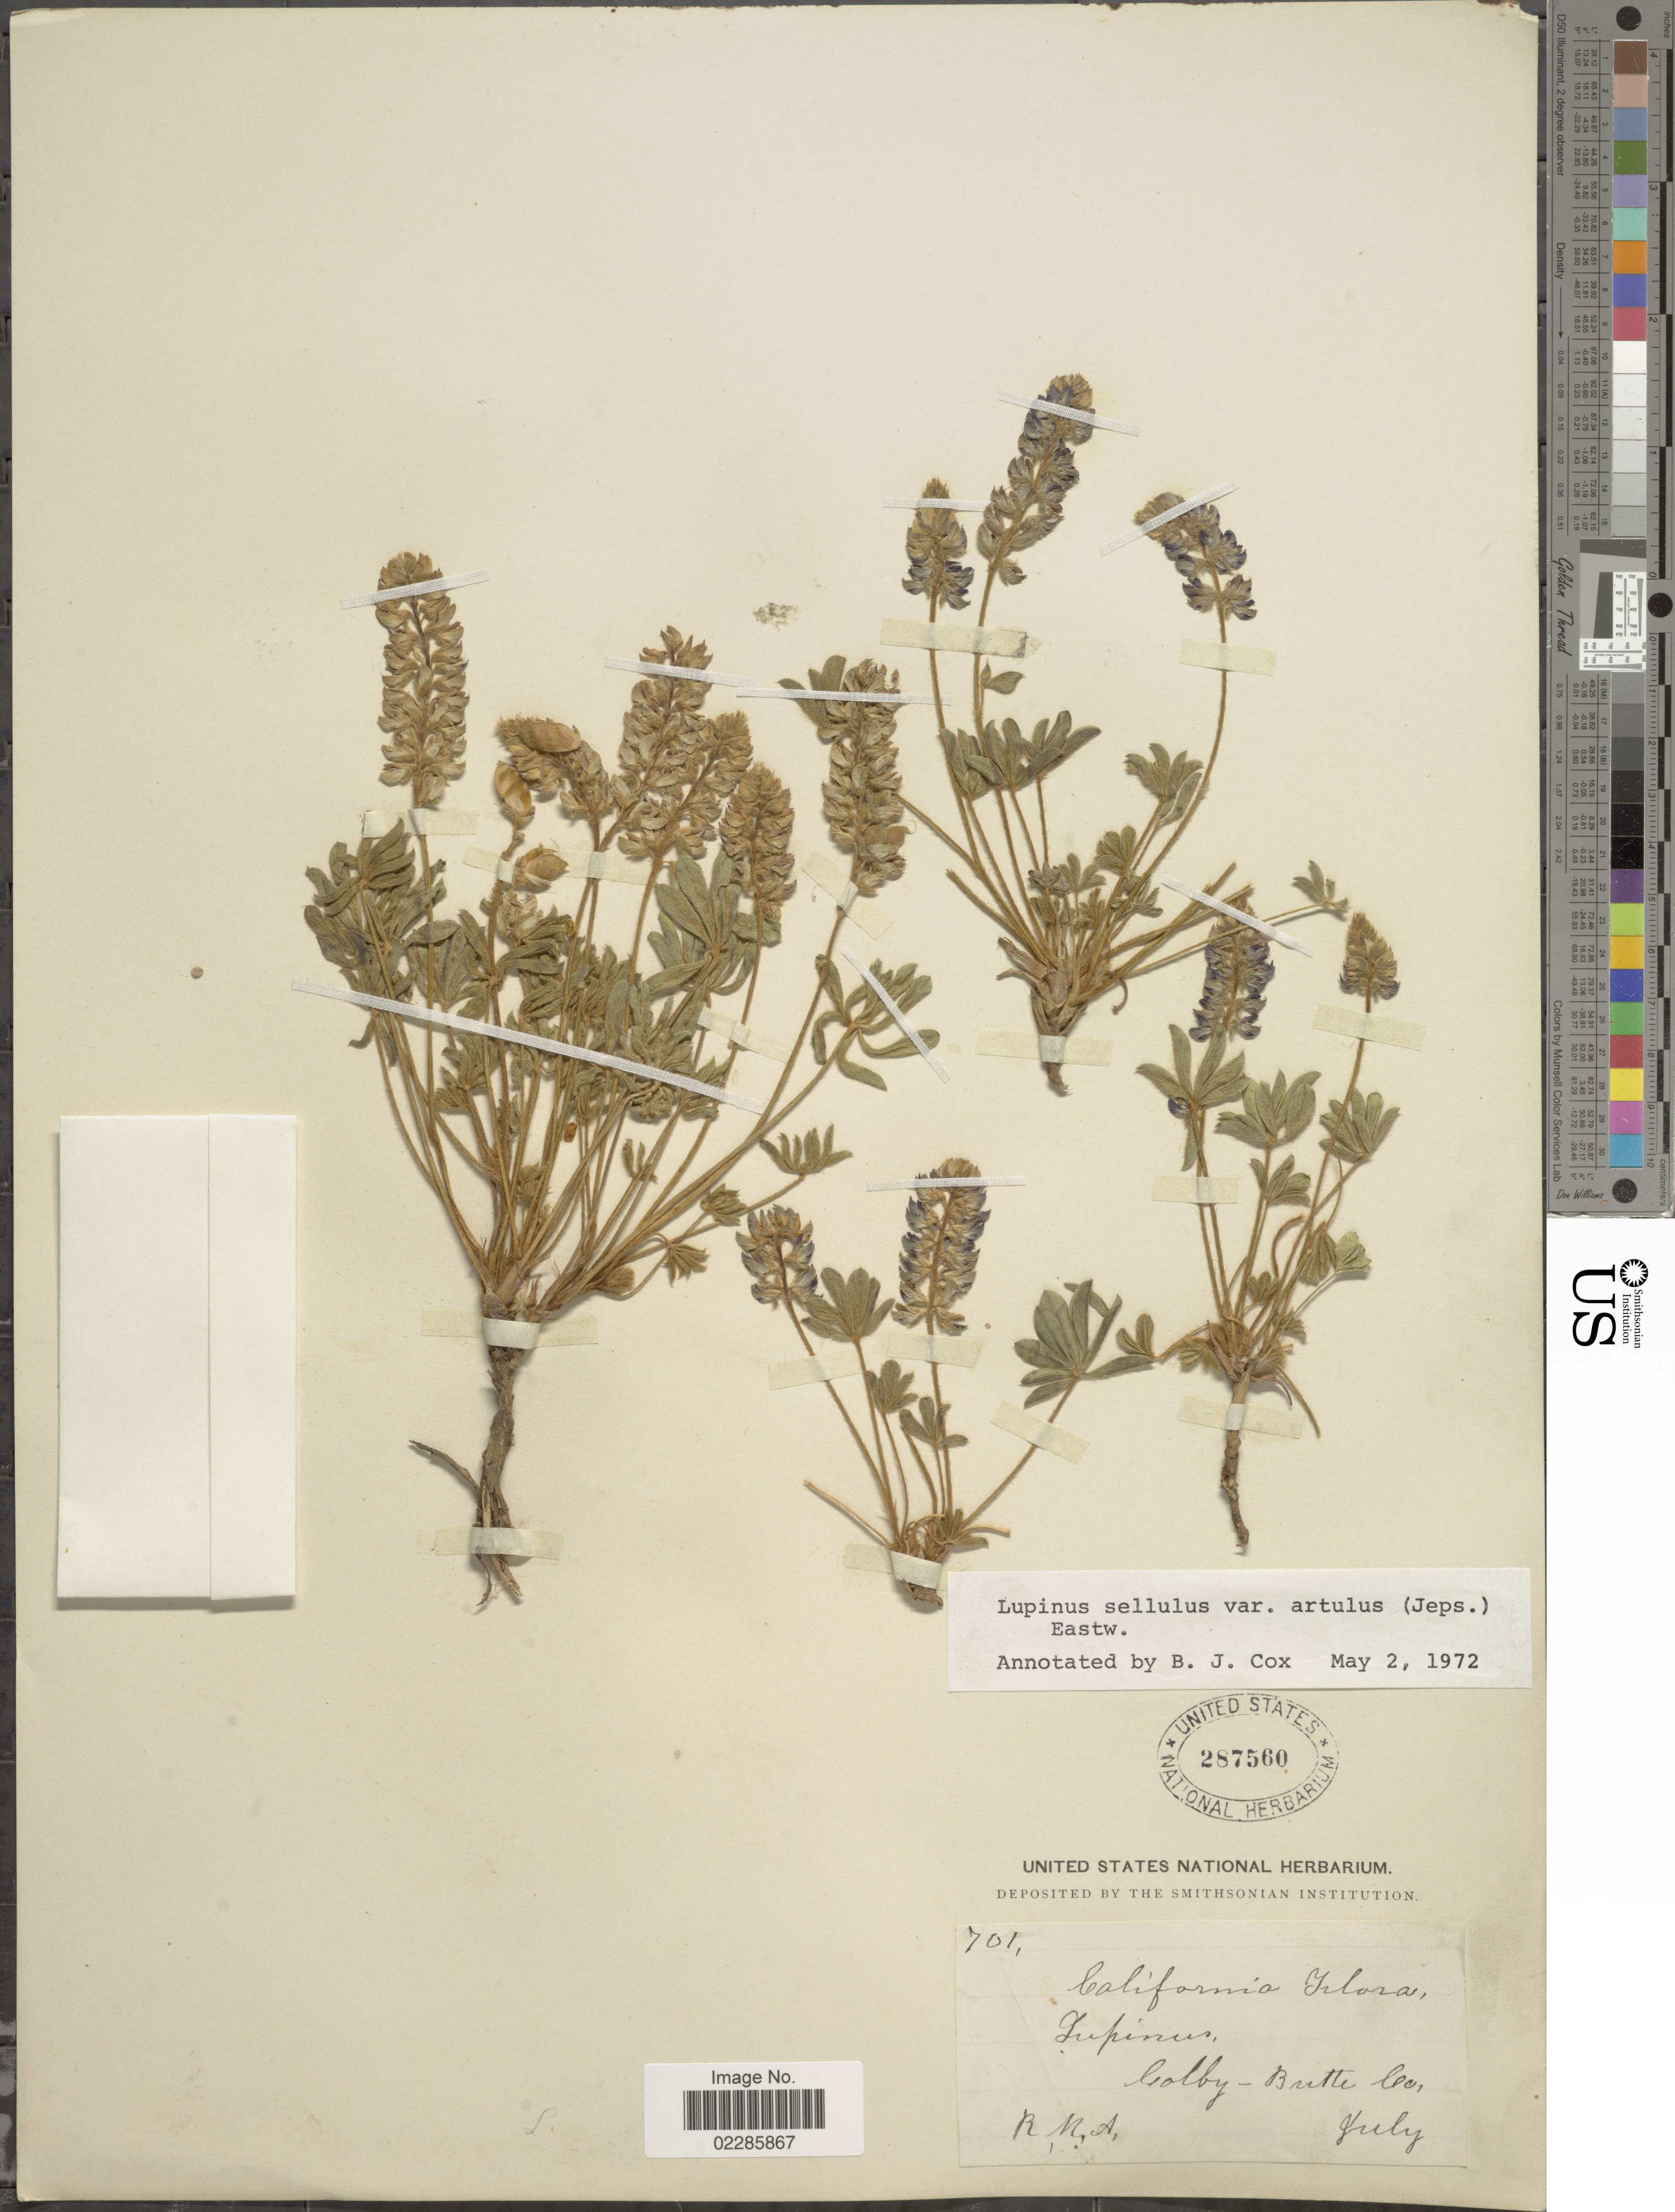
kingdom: Plantae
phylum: Tracheophyta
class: Magnoliopsida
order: Fabales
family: Fabaceae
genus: Lupinus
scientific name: Lupinus sellulus var. artulus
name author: (Jeps.) Eastw.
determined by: Cox, B. J.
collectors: R. M. A.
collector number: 701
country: United States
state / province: California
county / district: Butte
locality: Colby - Butte Co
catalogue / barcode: US 287560